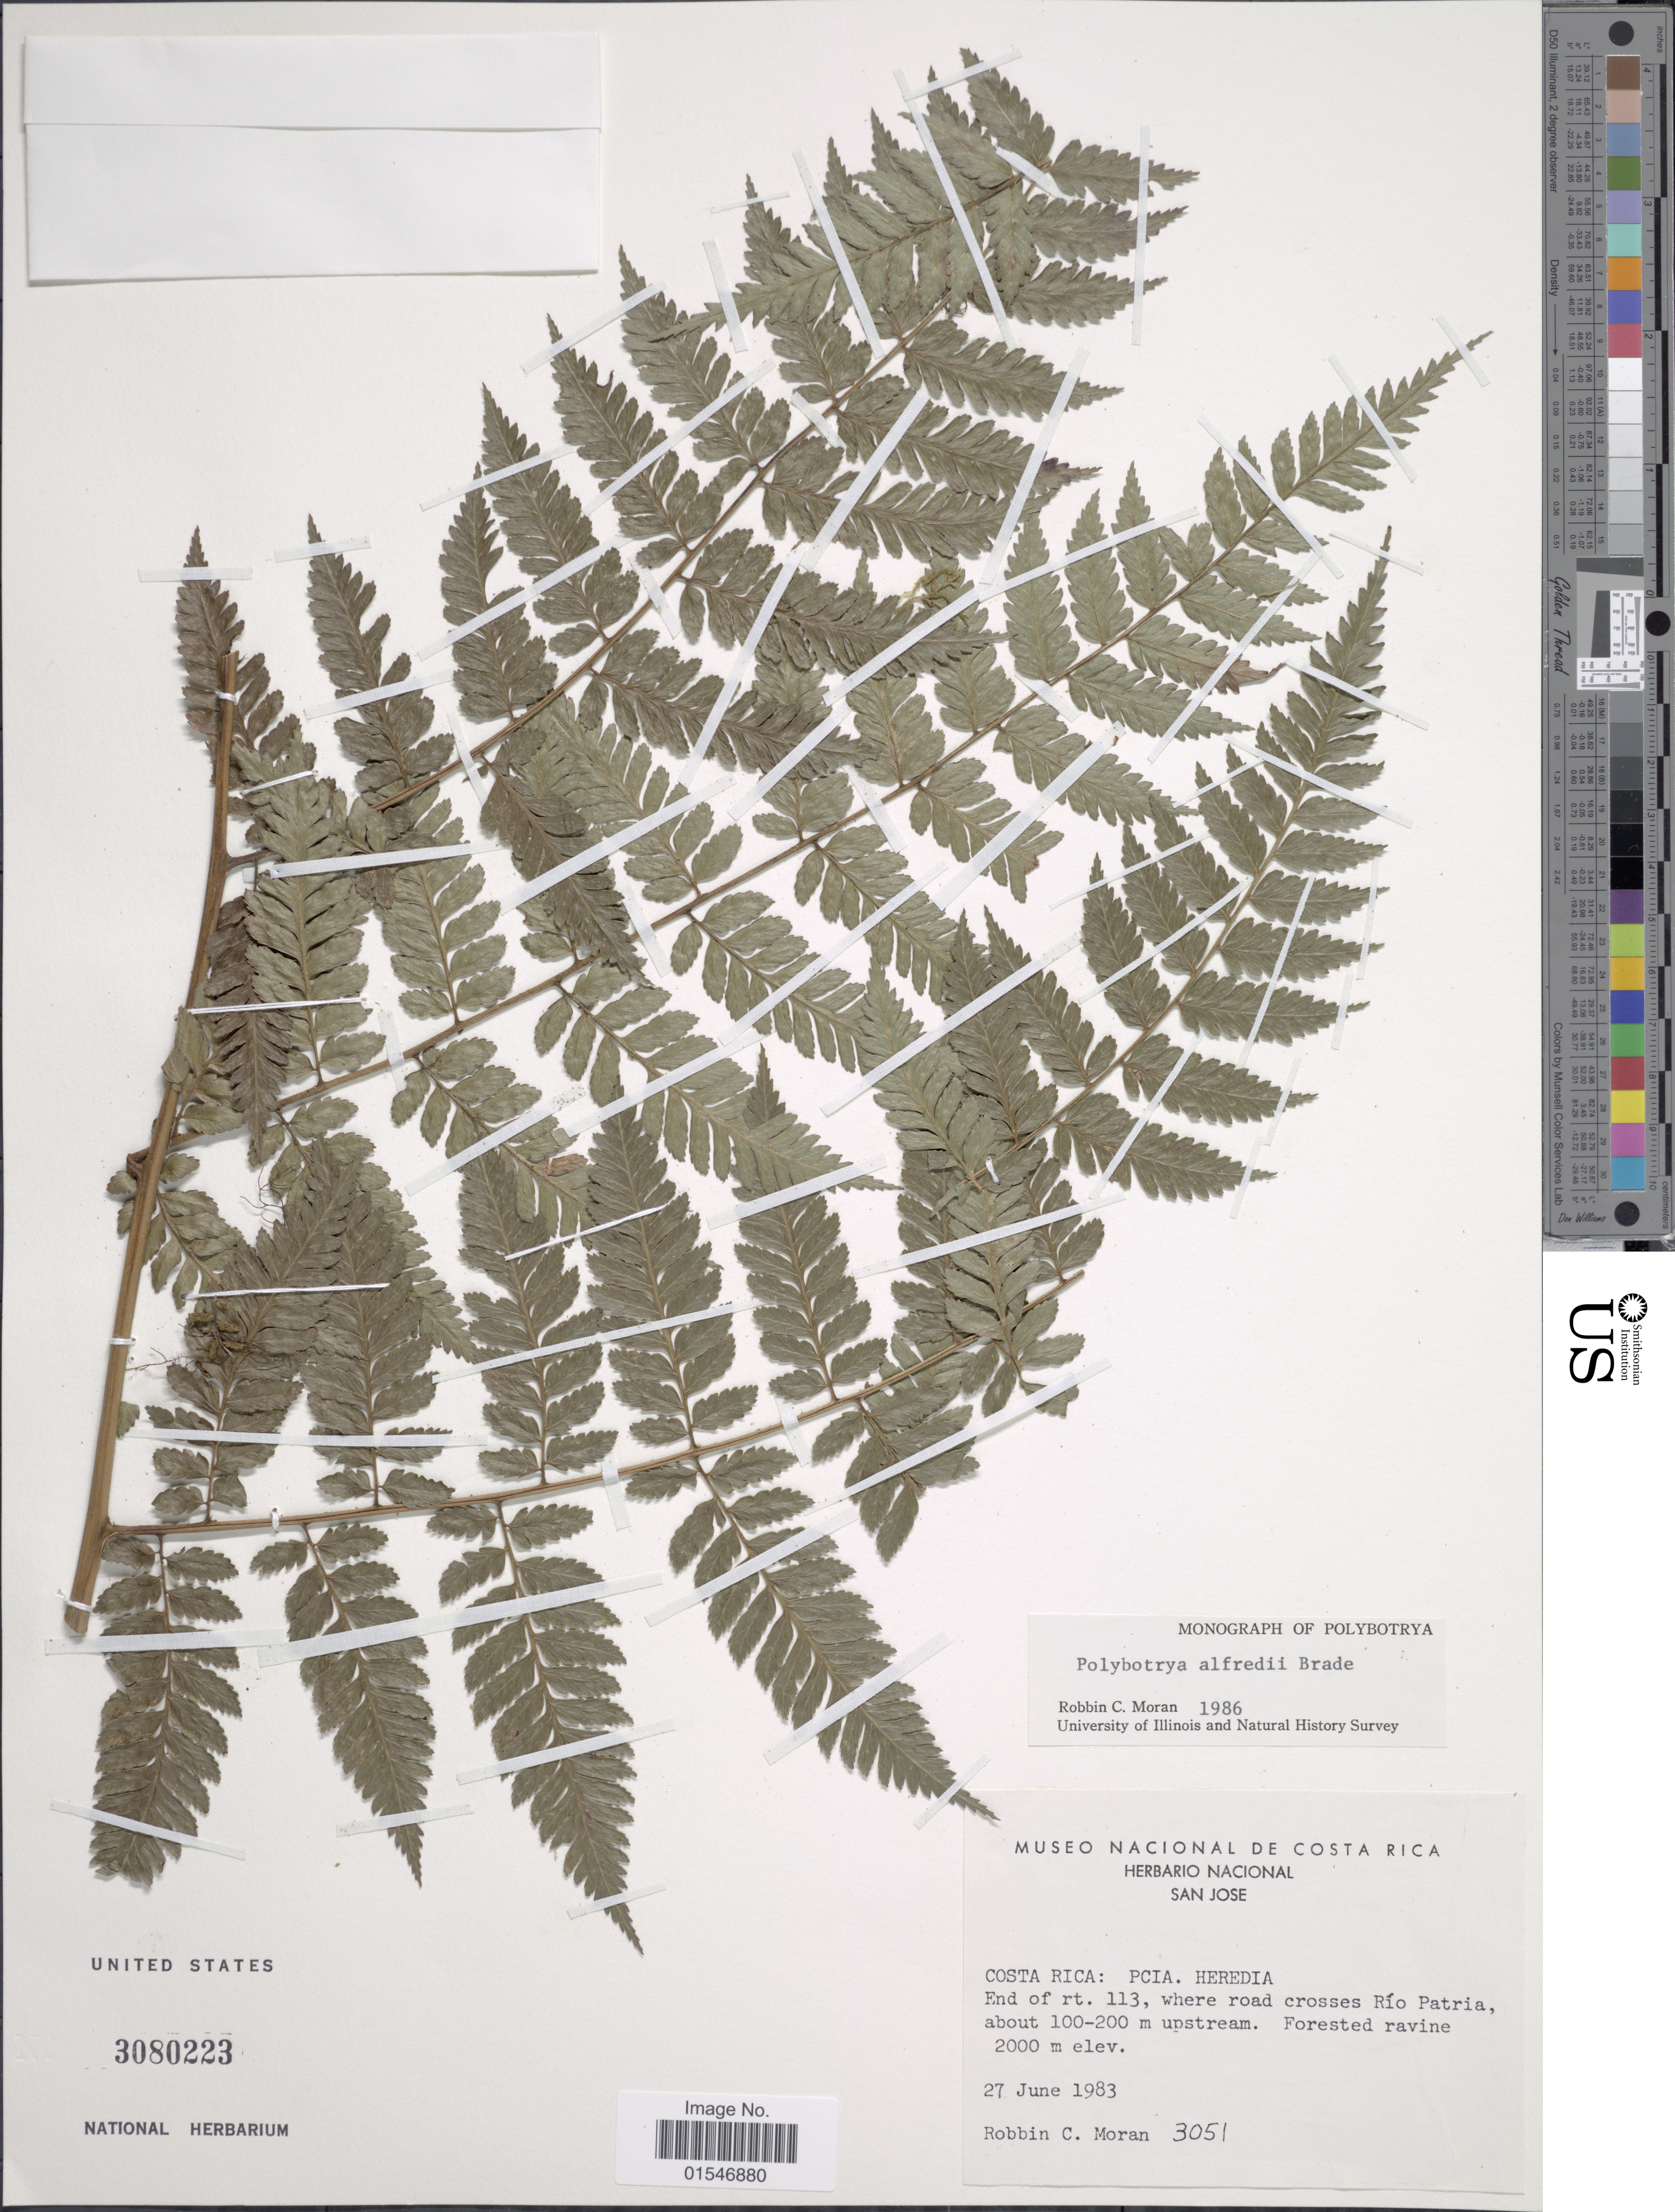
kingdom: Plantae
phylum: Tracheophyta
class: Polypodiopsida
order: Polypodiales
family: Dryopteridaceae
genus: Polybotrya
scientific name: Polybotrya alfredii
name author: Brade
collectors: R. C. Moran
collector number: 3051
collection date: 1983-06-27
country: Costa Rica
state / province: Heredia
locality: Costa Rica: Pcia. Heredia. End of rt. 113, where road crosses Rio Patria about 100-200 m upstream.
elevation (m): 2000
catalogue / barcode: US 3080223